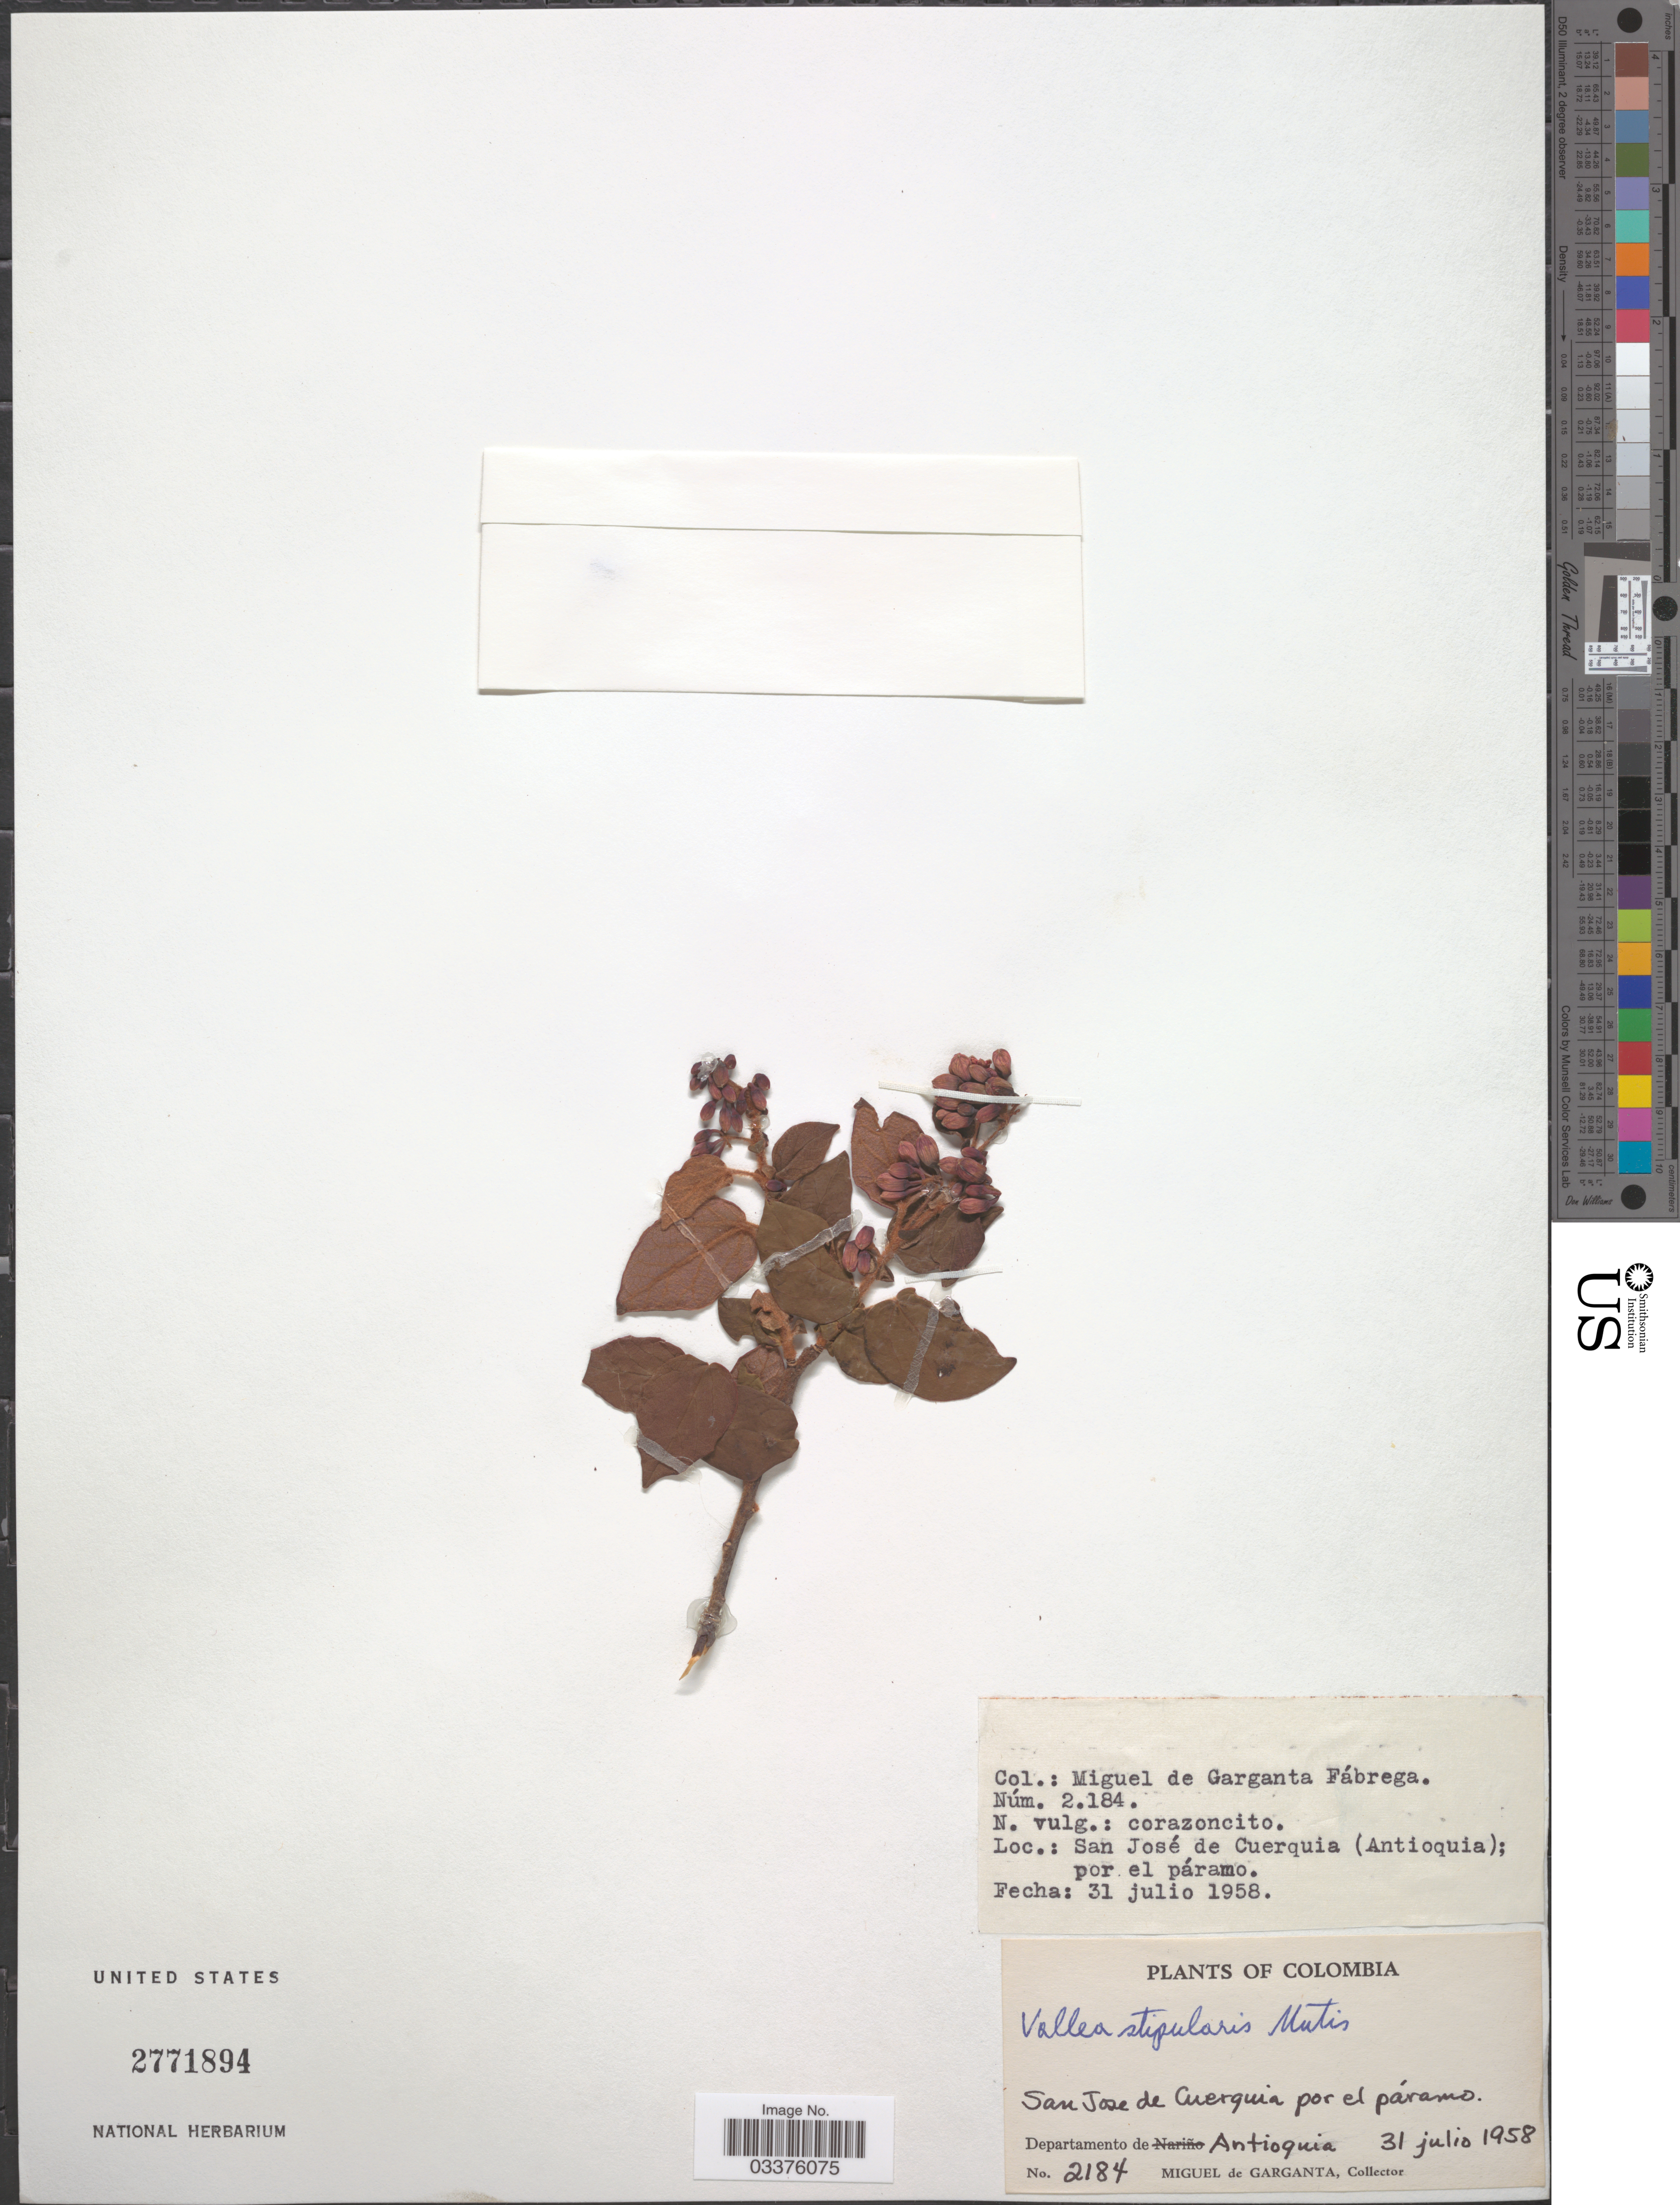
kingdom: Plantae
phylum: Tracheophyta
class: Magnoliopsida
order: Oxalidales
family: Elaeocarpaceae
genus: Vallea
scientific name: Vallea stipularis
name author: L. f.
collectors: M. Garganta-Fábrega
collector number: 2184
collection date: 1958-07-31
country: Colombia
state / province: Antioquia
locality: San José de Cuerquia por el páramo.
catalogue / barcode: US 2771894